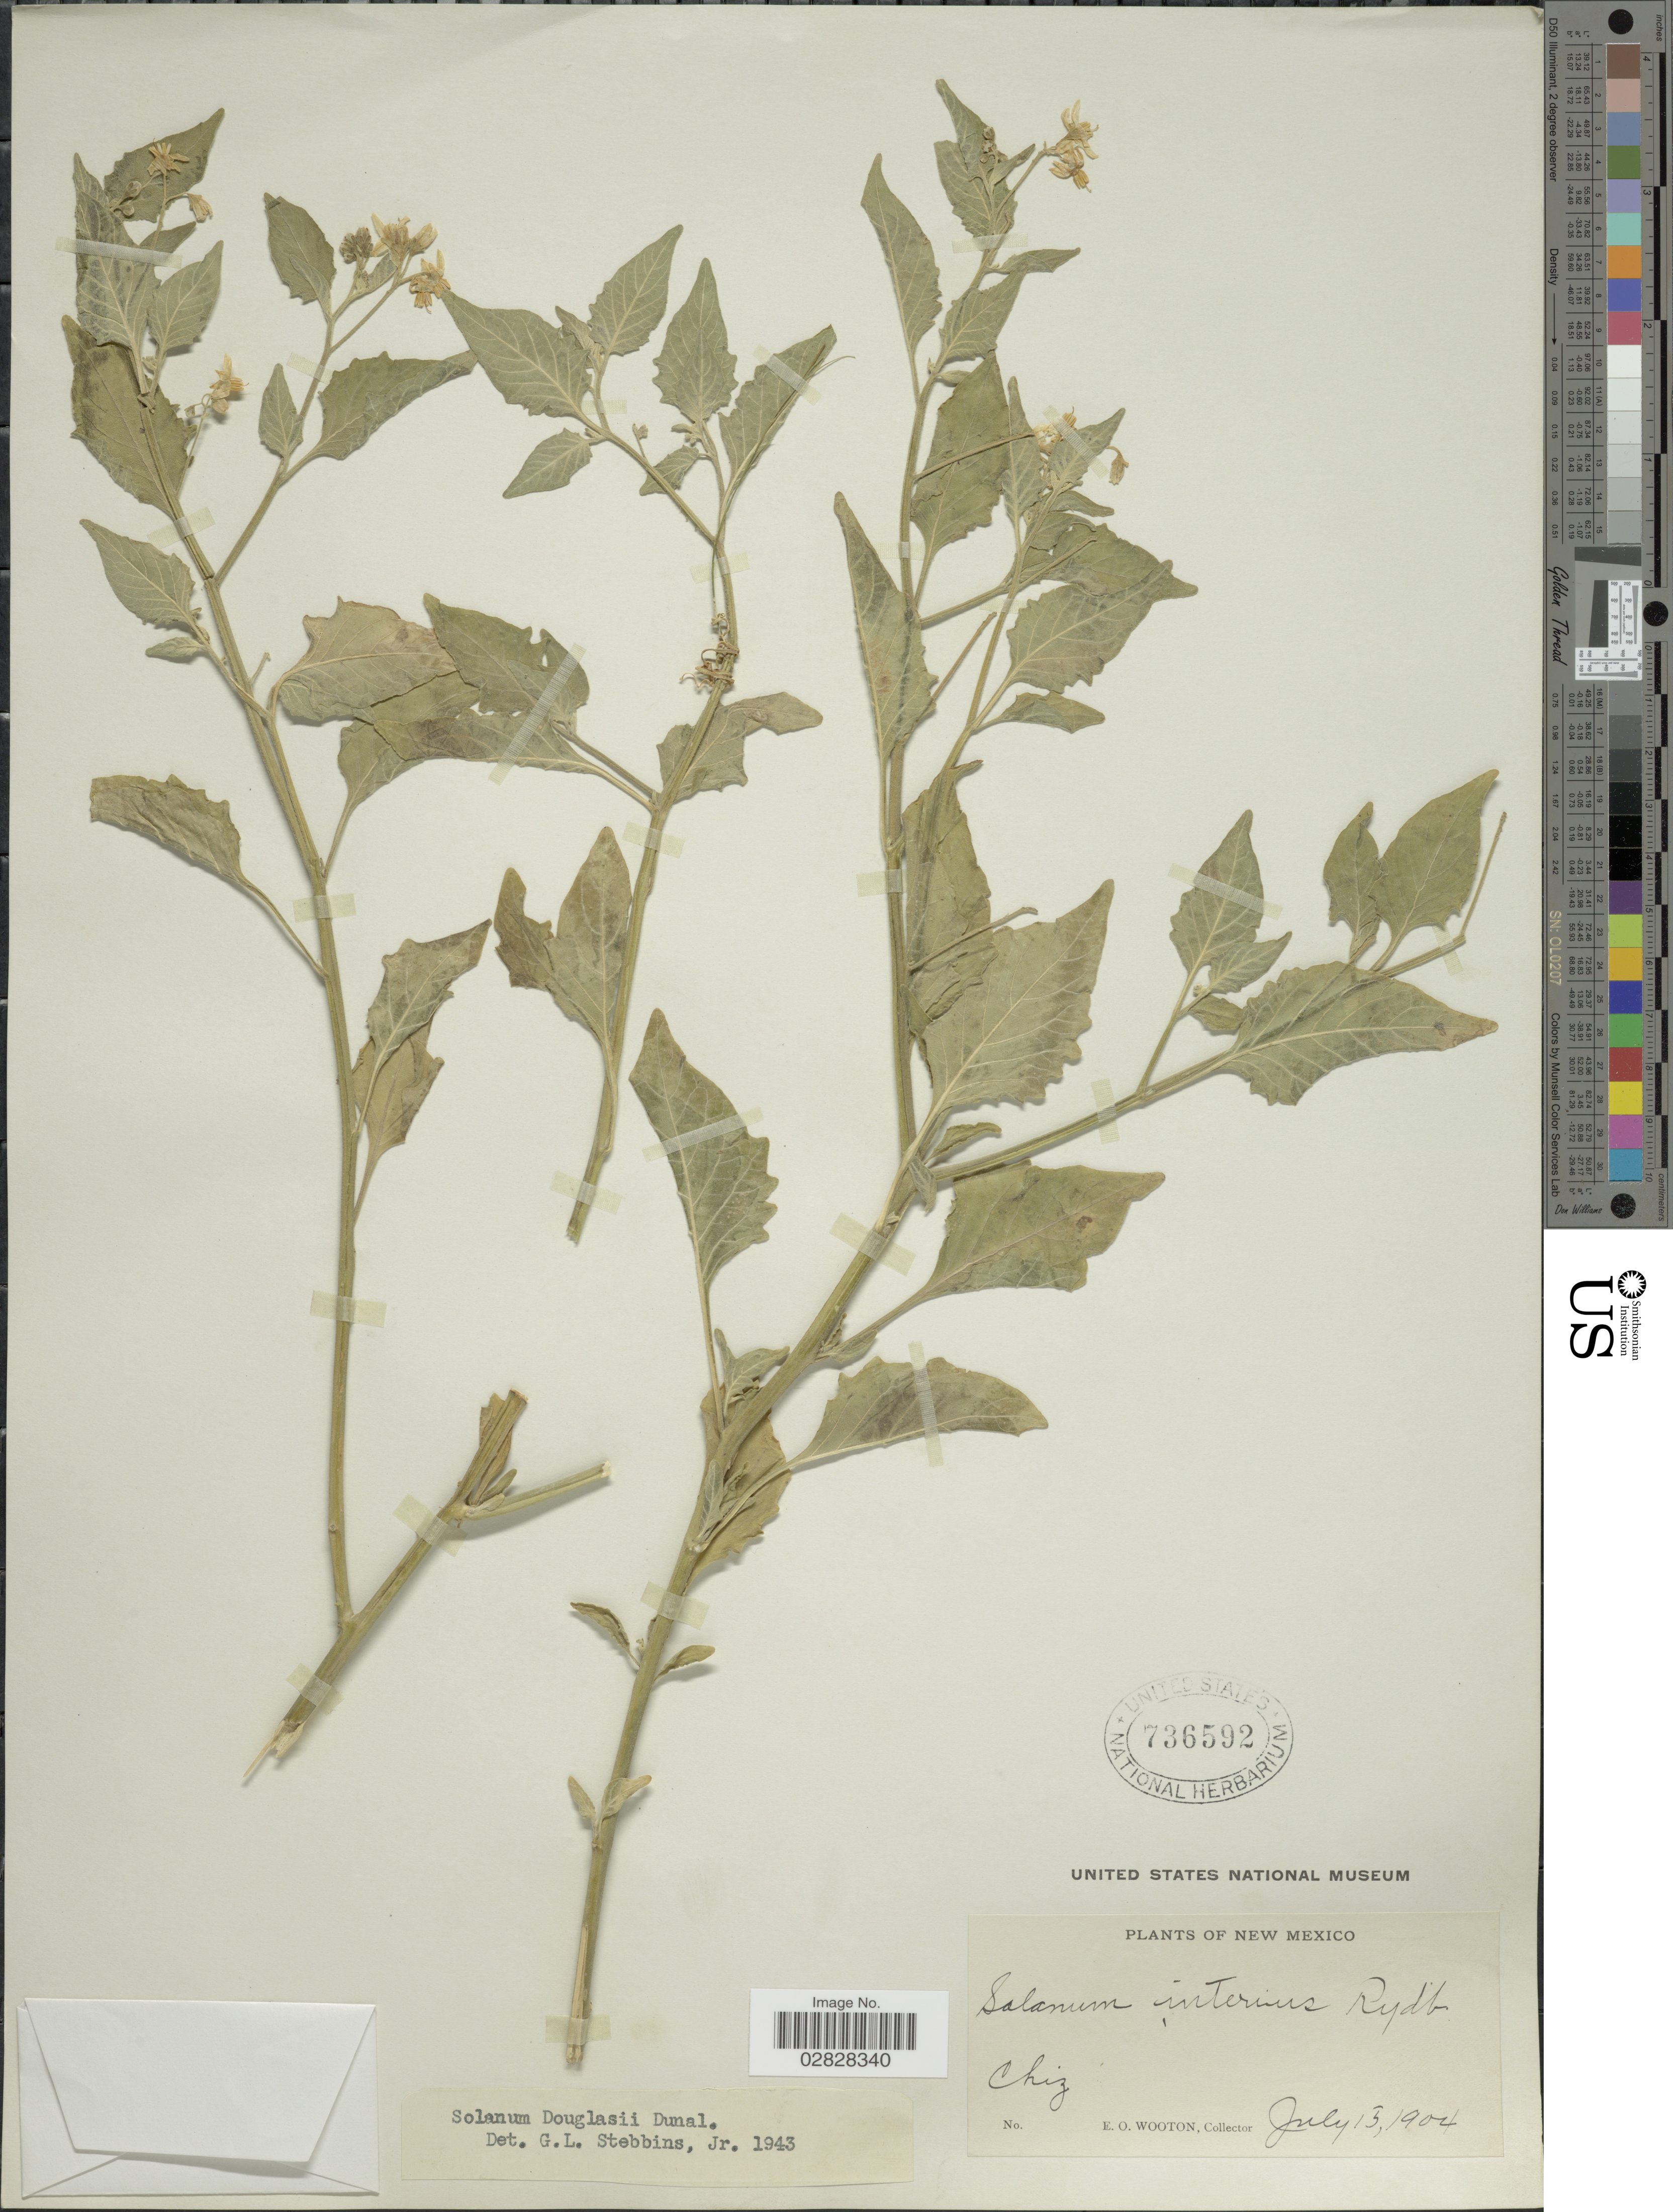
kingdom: Plantae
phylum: Tracheophyta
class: Magnoliopsida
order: Solanales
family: Solanaceae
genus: Solanum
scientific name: Solanum douglasii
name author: Dunal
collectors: E. O. Wooton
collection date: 1904-07-15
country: United States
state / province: New Mexico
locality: Chiz.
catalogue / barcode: US 736592